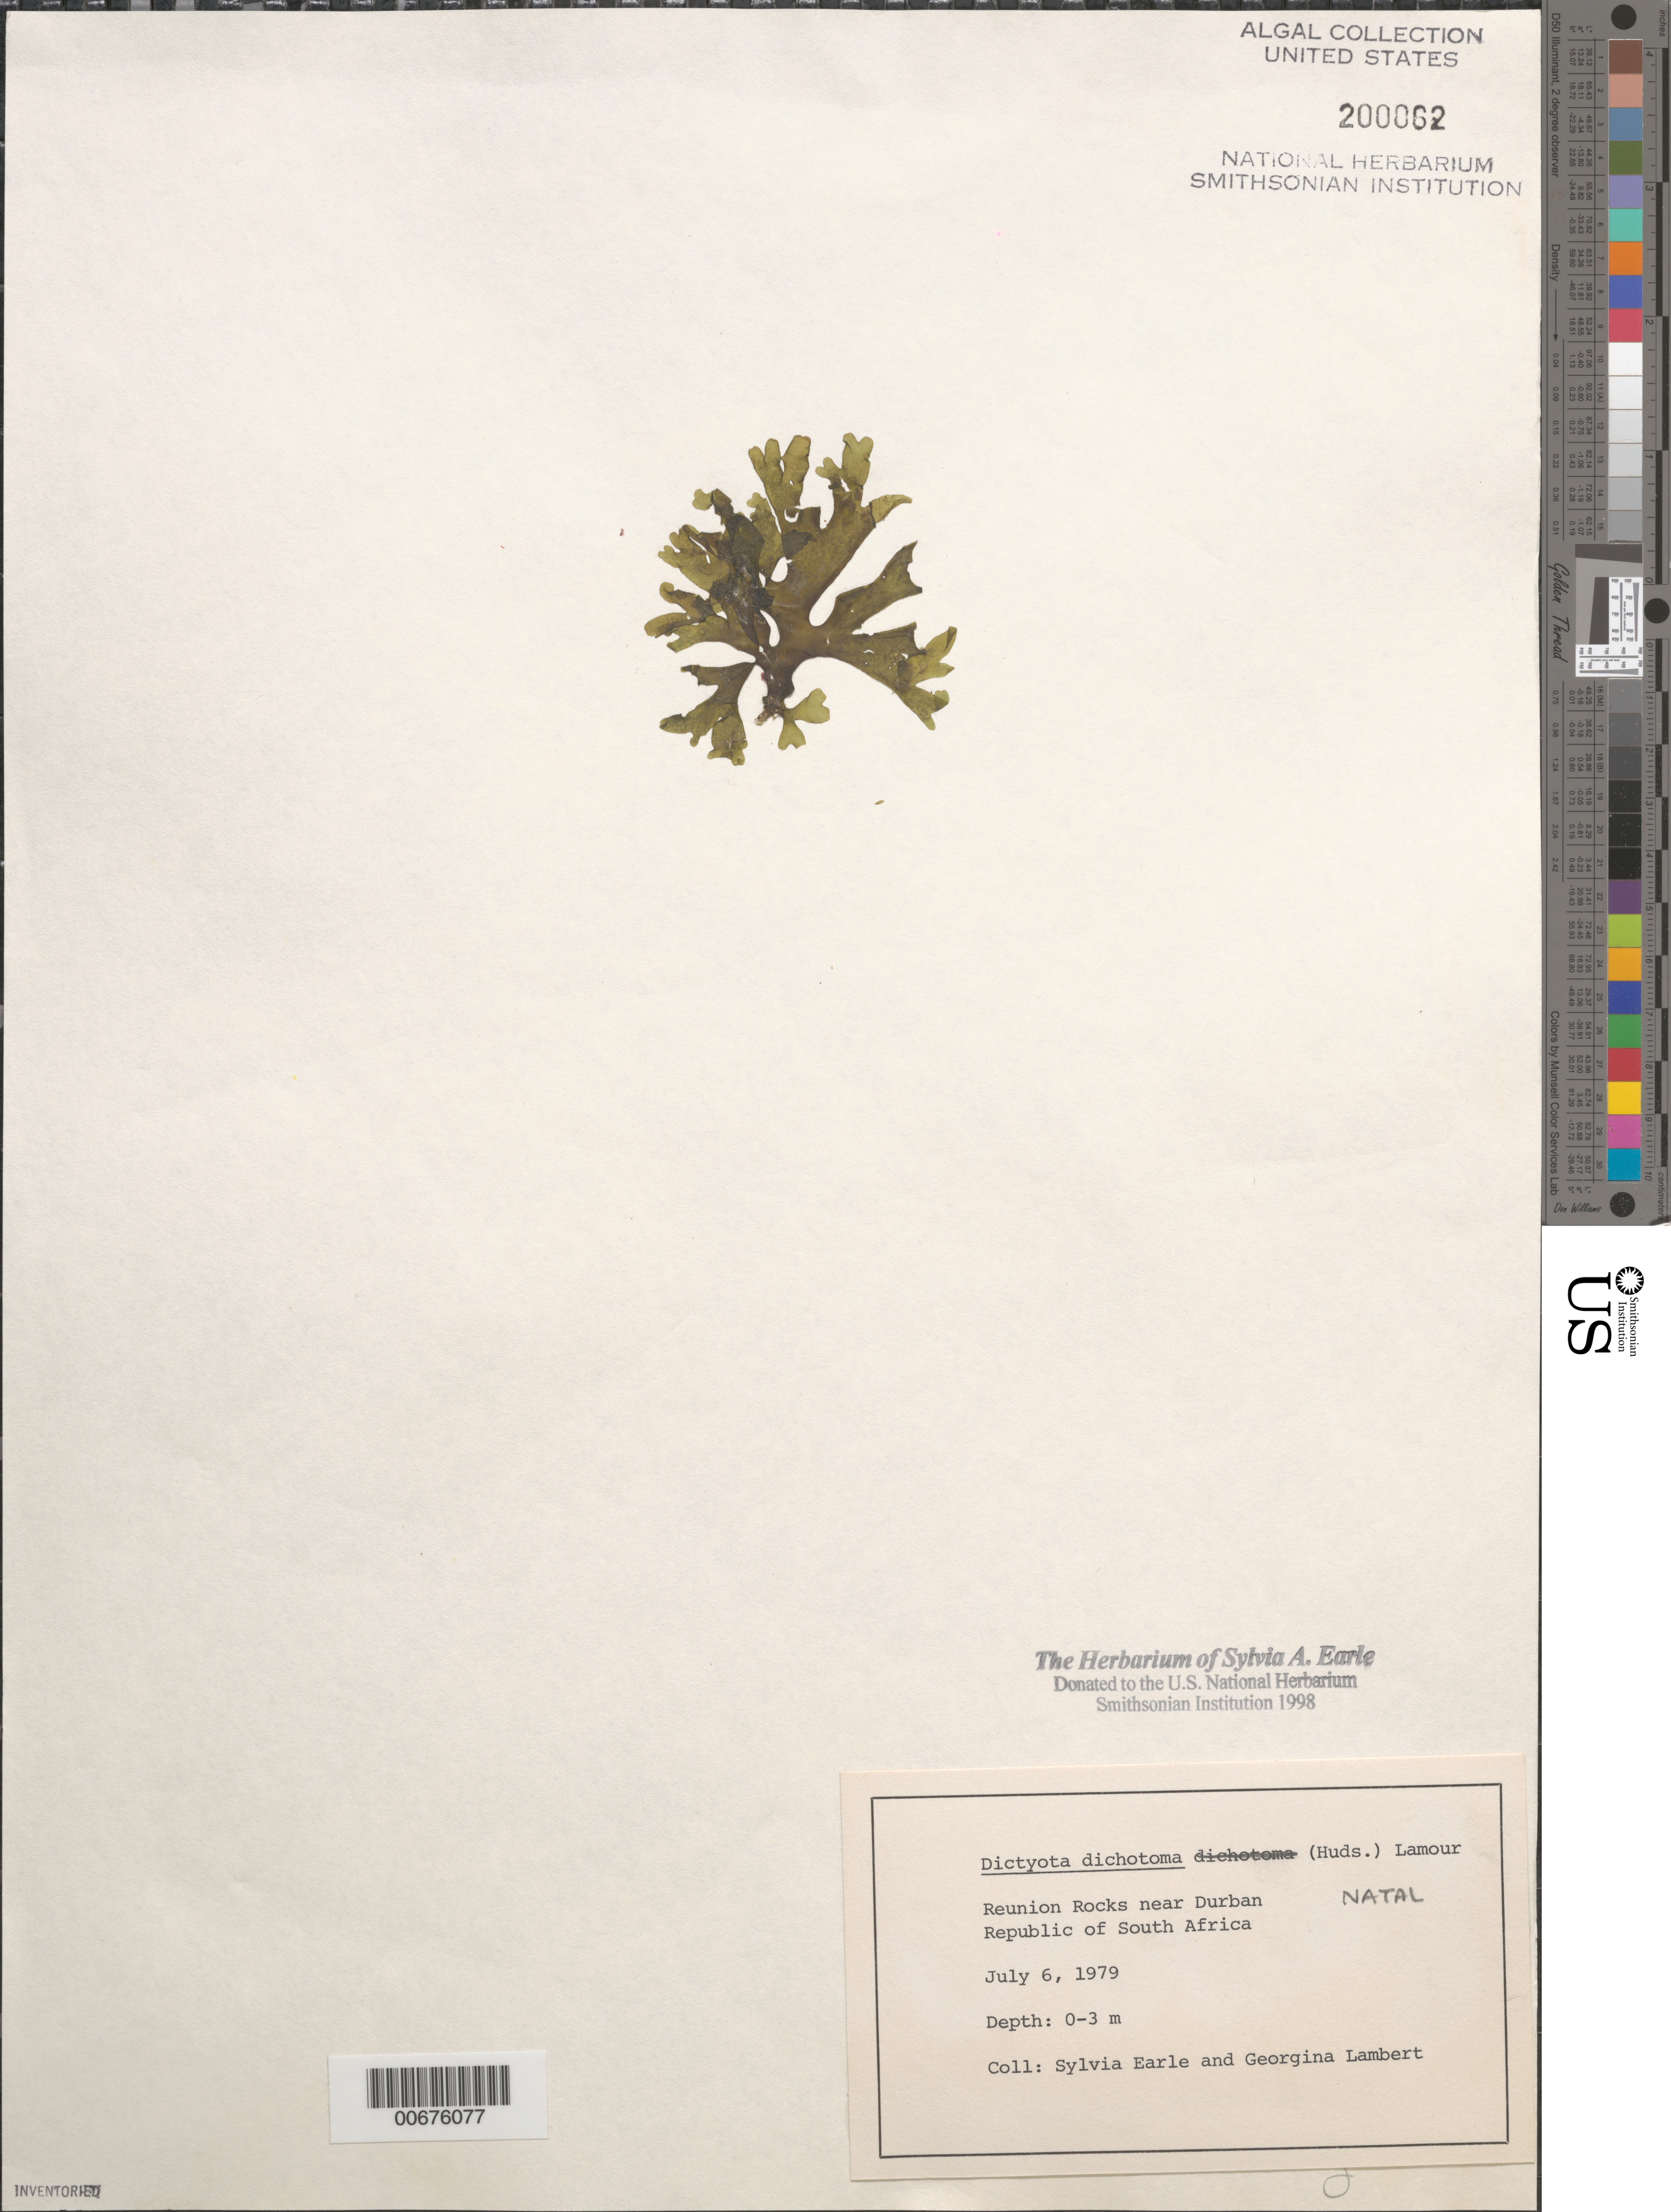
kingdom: Chromista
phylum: Ochrophyta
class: Phaeophyceae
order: Dictyotales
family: Dictyotaceae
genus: Dictyota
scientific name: Dictyota dichotoma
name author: (Huds.) J.V.Lamouroux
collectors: S. A. Earle & G. Lambert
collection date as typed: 06 Jul 1979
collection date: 1979-07-06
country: South Africa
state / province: KwaZulu-Natal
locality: Reunion Rocks near Durban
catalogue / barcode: US 200062